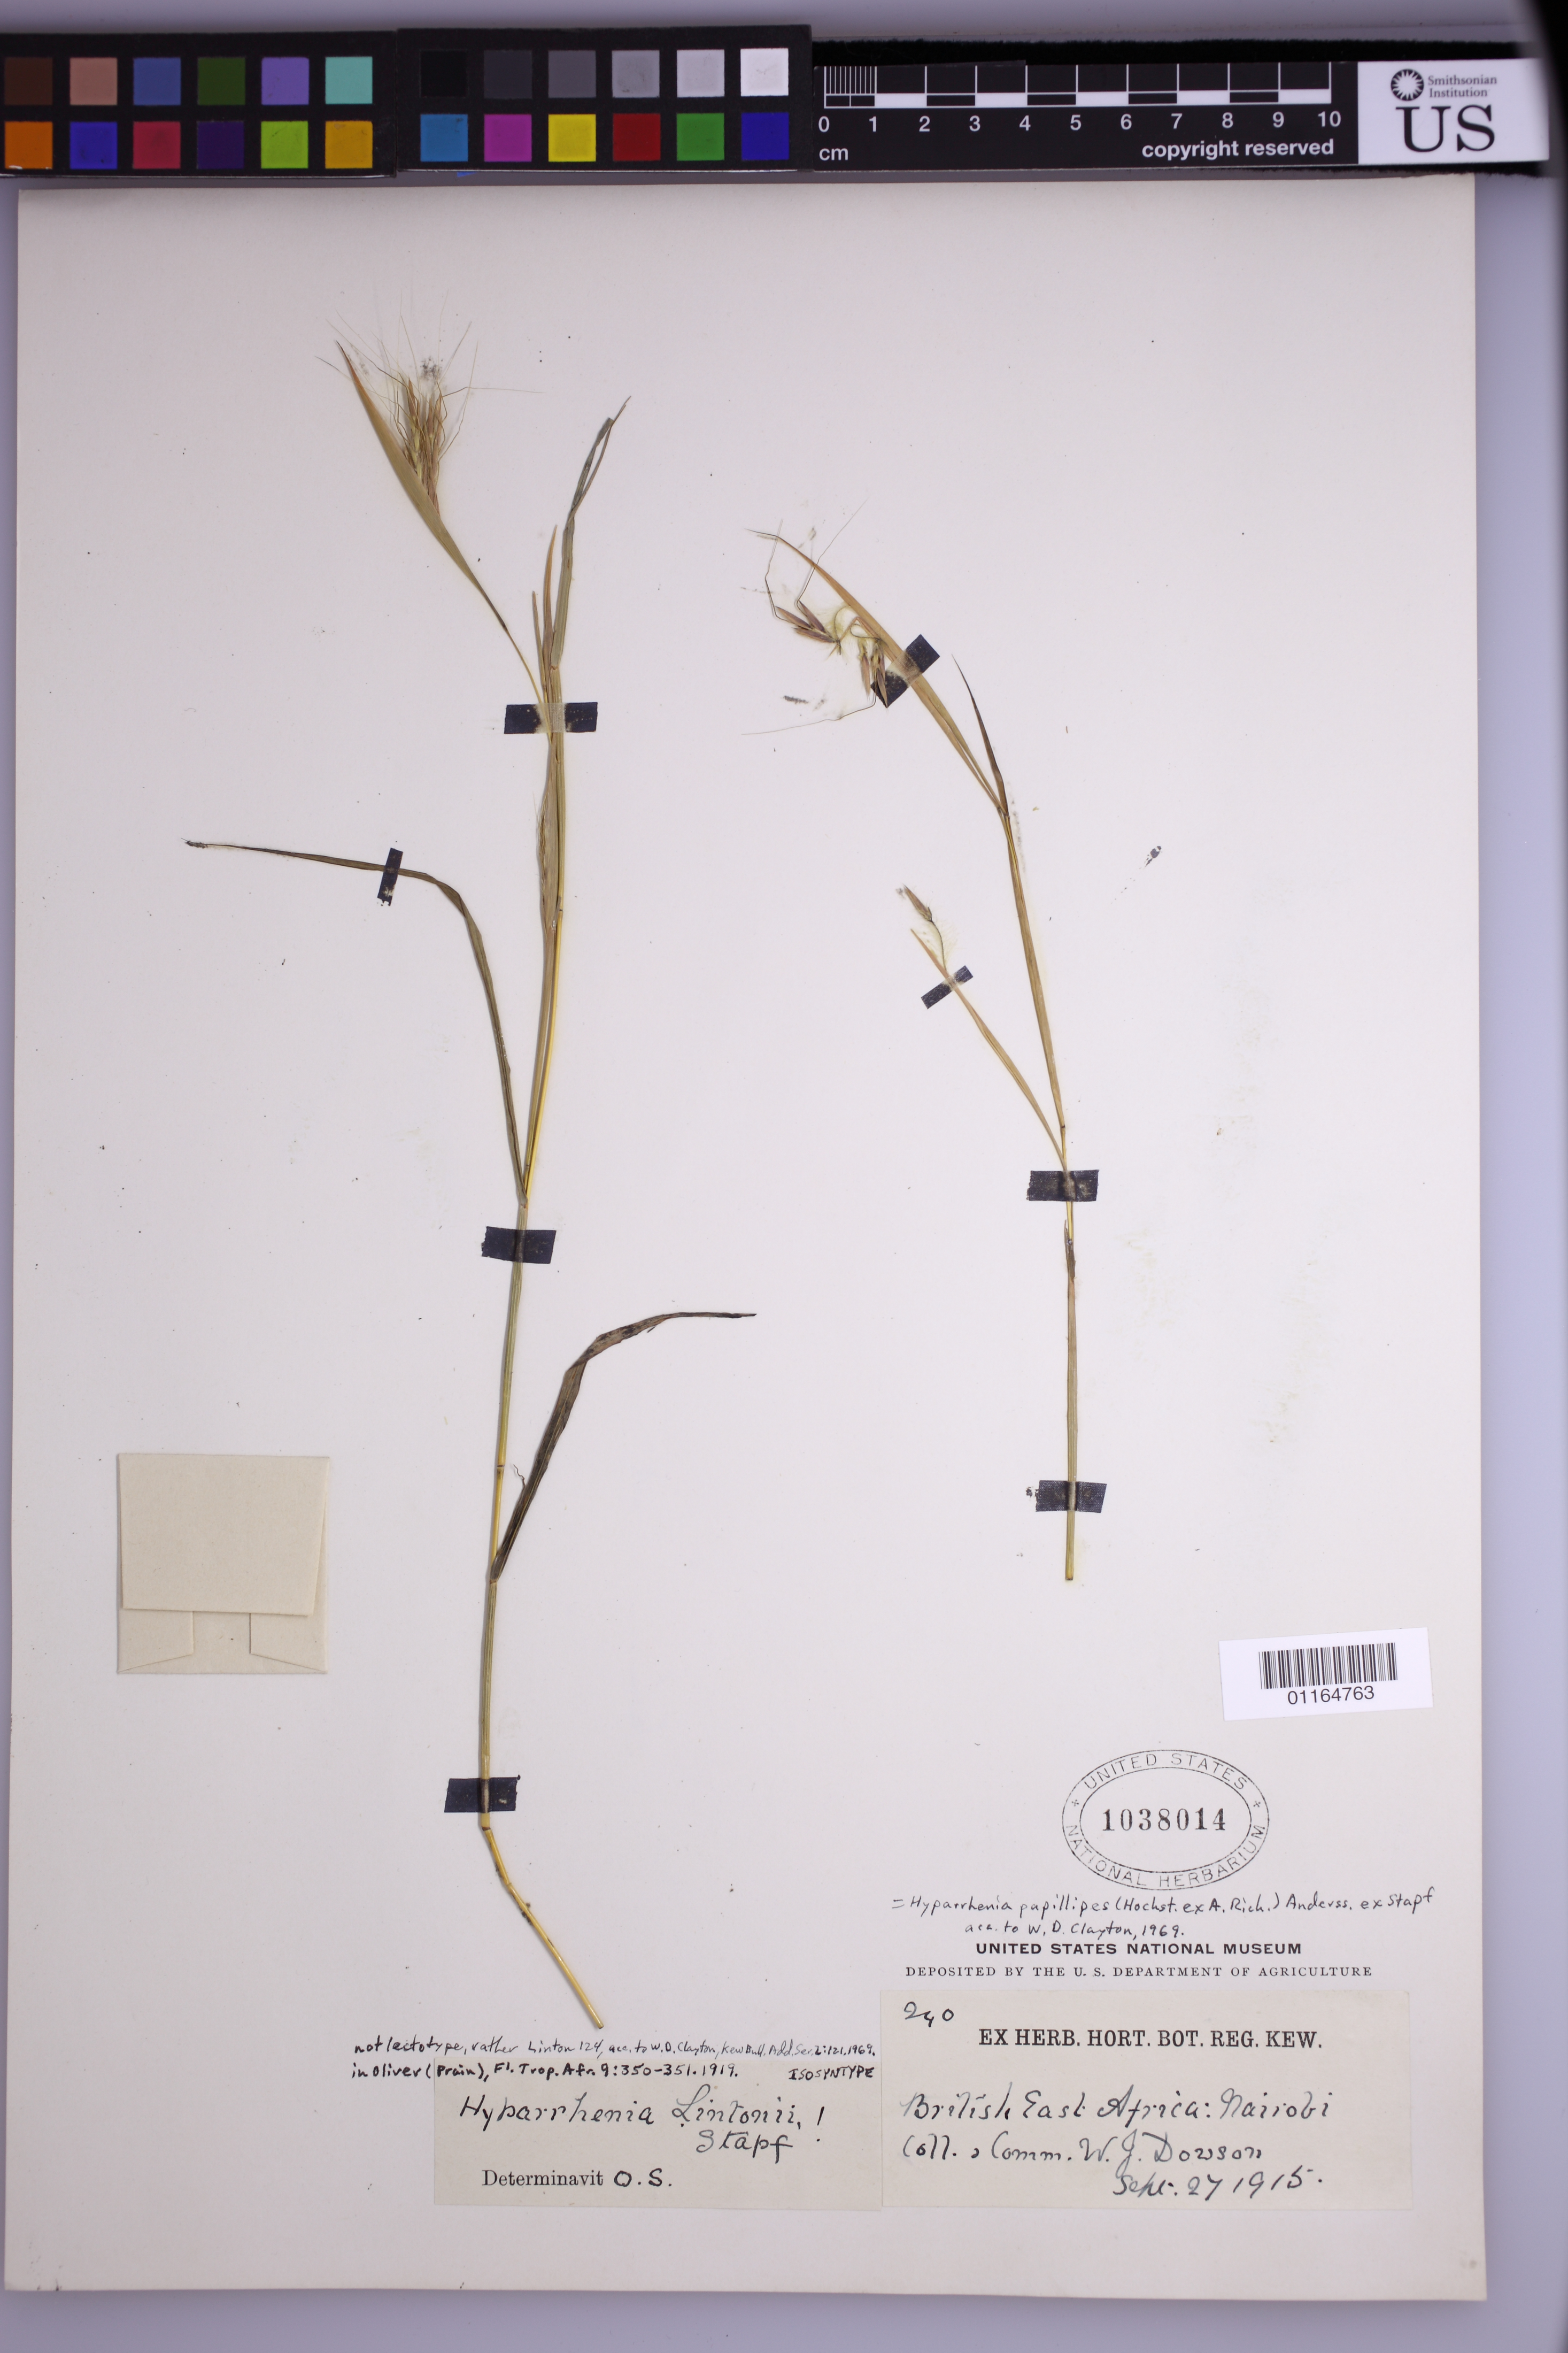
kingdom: Plantae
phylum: Tracheophyta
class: Liliopsida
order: Poales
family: Poaceae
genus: Hyparrhenia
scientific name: Hyparrhenia lintonii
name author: Stapf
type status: Isosyntype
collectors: W. J. Dowson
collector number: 240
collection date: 1915-09-27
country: Kenya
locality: British East Africa: Nairobi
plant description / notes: ex herb Kew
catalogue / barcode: US 1038014